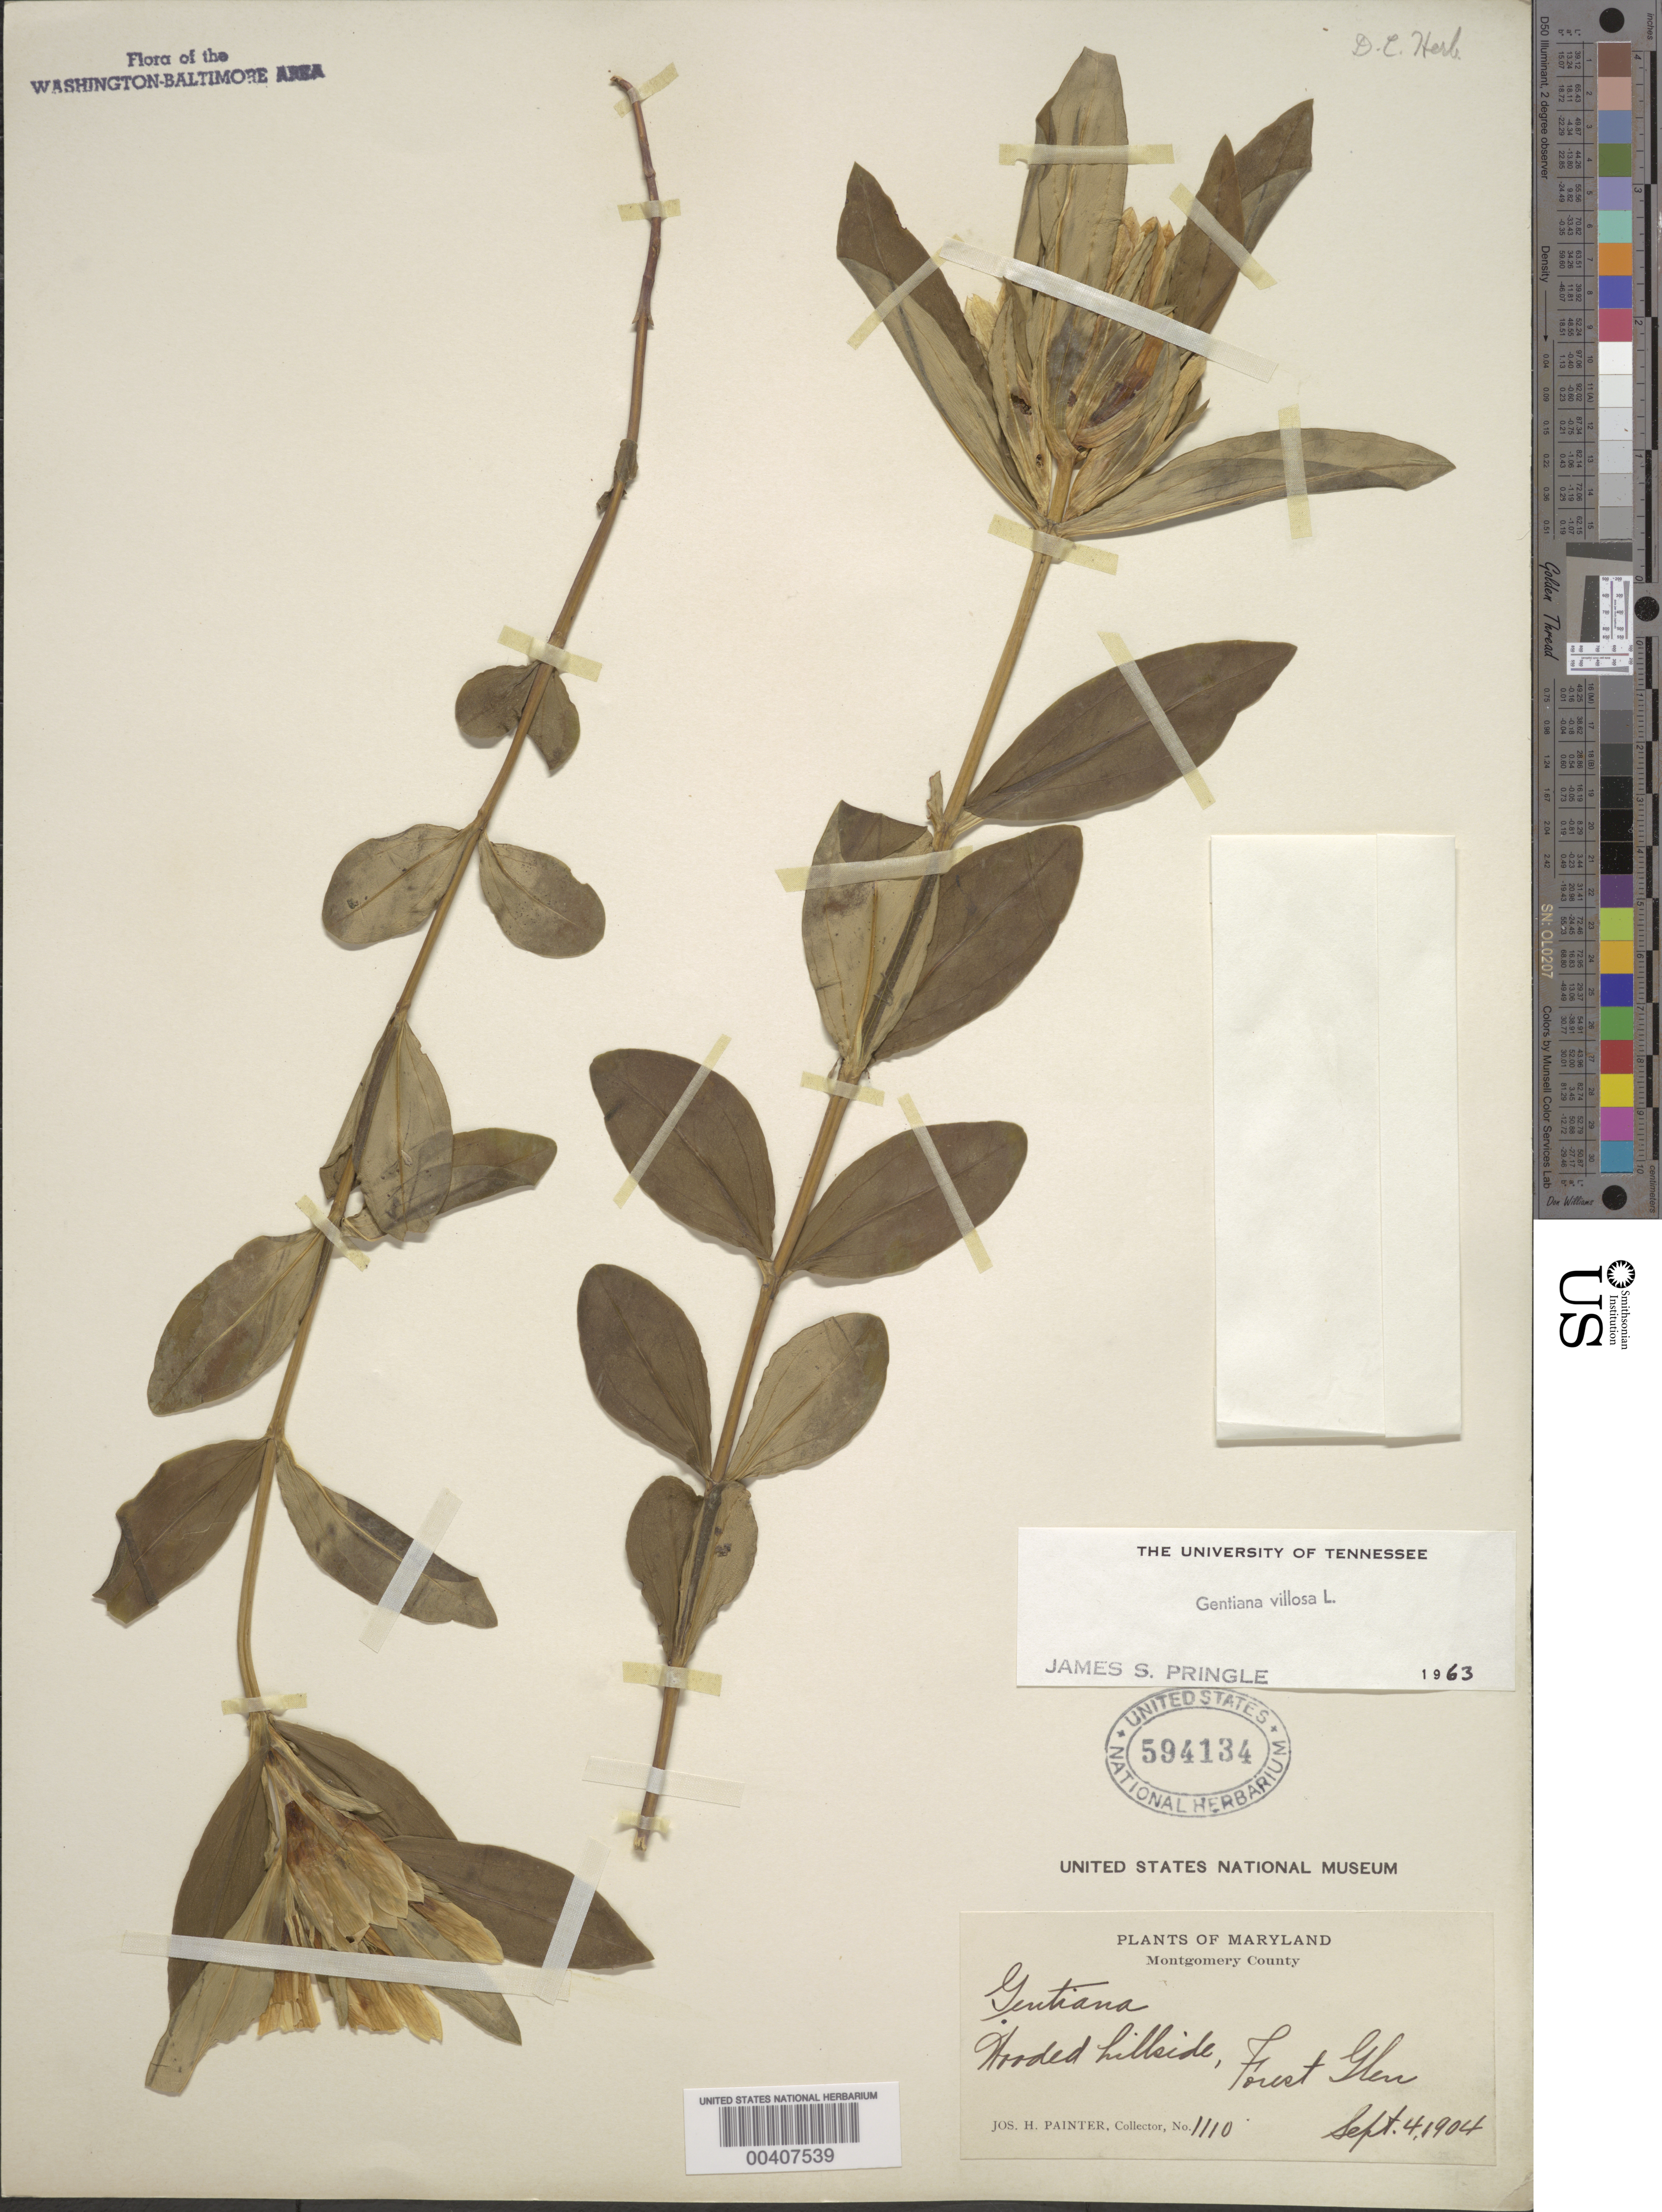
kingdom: Plantae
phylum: Tracheophyta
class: Magnoliopsida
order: Gentianales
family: Gentianaceae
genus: Gentiana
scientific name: Gentiana villosa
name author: L.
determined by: Pringle, J. S.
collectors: J. H. Painter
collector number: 1110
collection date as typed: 04 Sep 1904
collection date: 1904-09-04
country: United States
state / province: Maryland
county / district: Montgomery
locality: Forest Glen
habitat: Wooded hillside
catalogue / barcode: US 594134